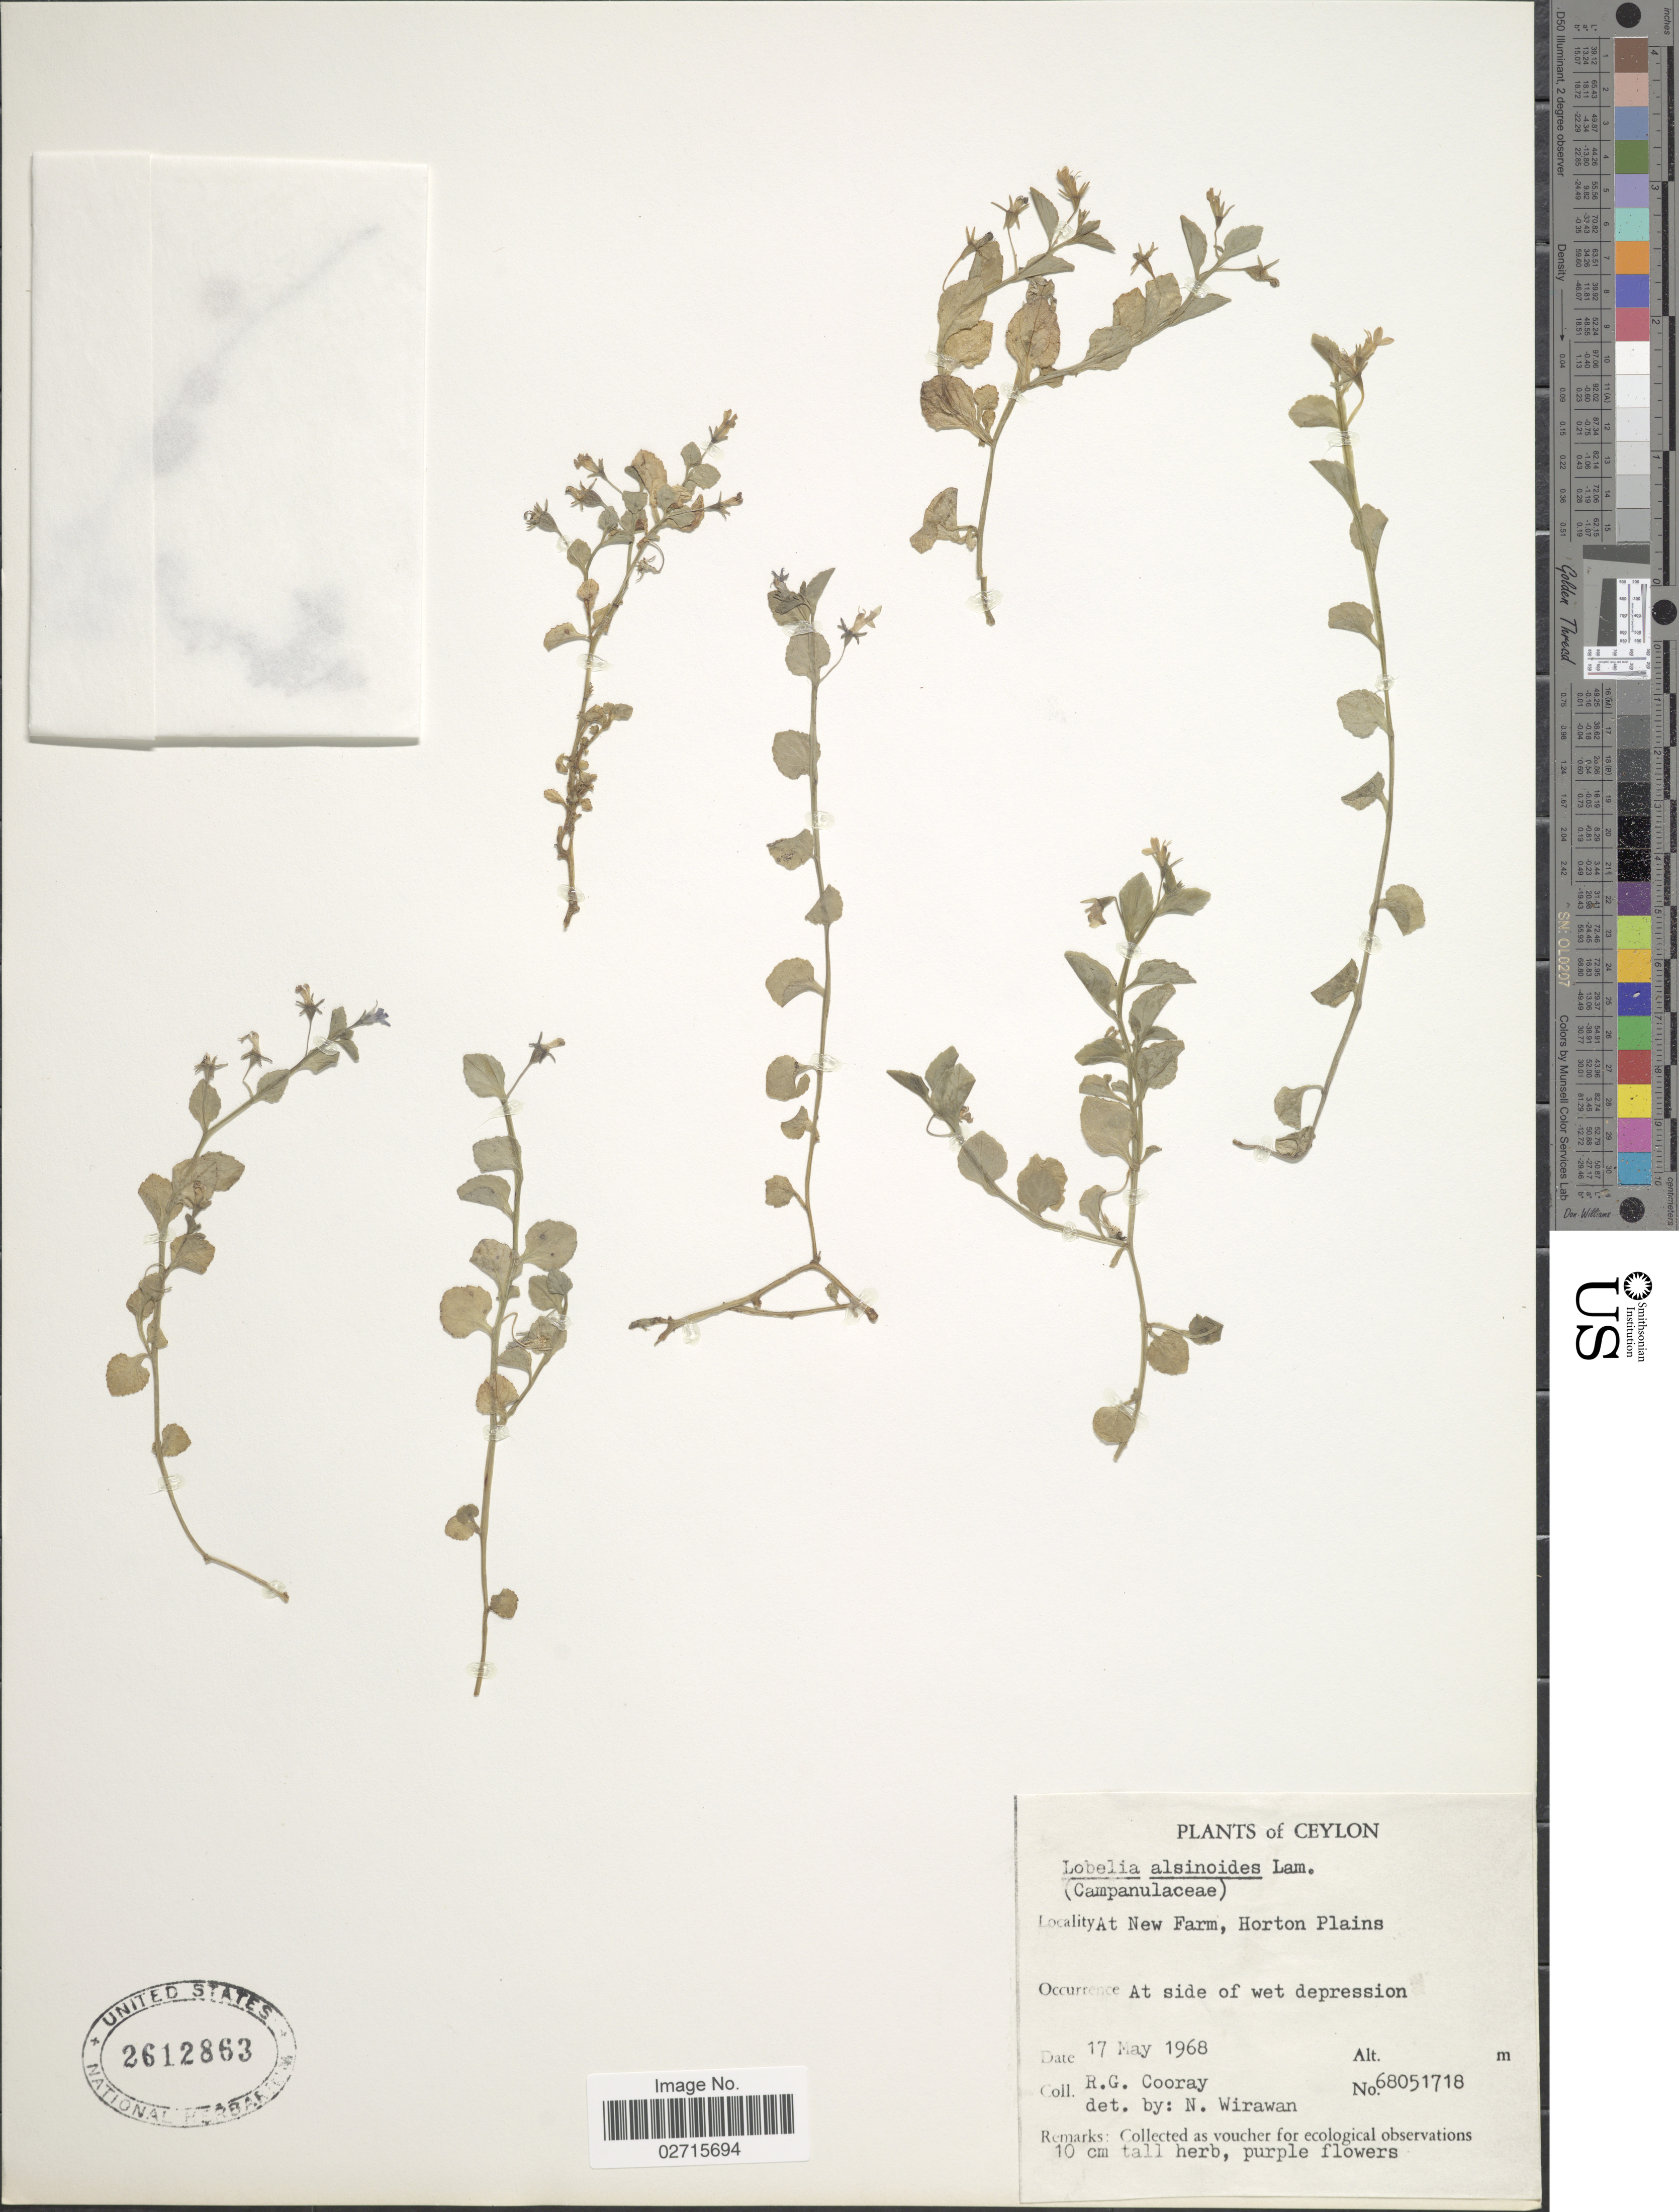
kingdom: Plantae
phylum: Tracheophyta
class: Magnoliopsida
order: Asterales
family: Campanulaceae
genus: Lobelia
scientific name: Lobelia alsinoides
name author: Lam.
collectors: R. Cooray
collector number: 68051718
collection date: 1968-05-17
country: Sri Lanka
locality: Ceylon. At New Farm. Horton Plains. At side of wet depression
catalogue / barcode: US 2612863